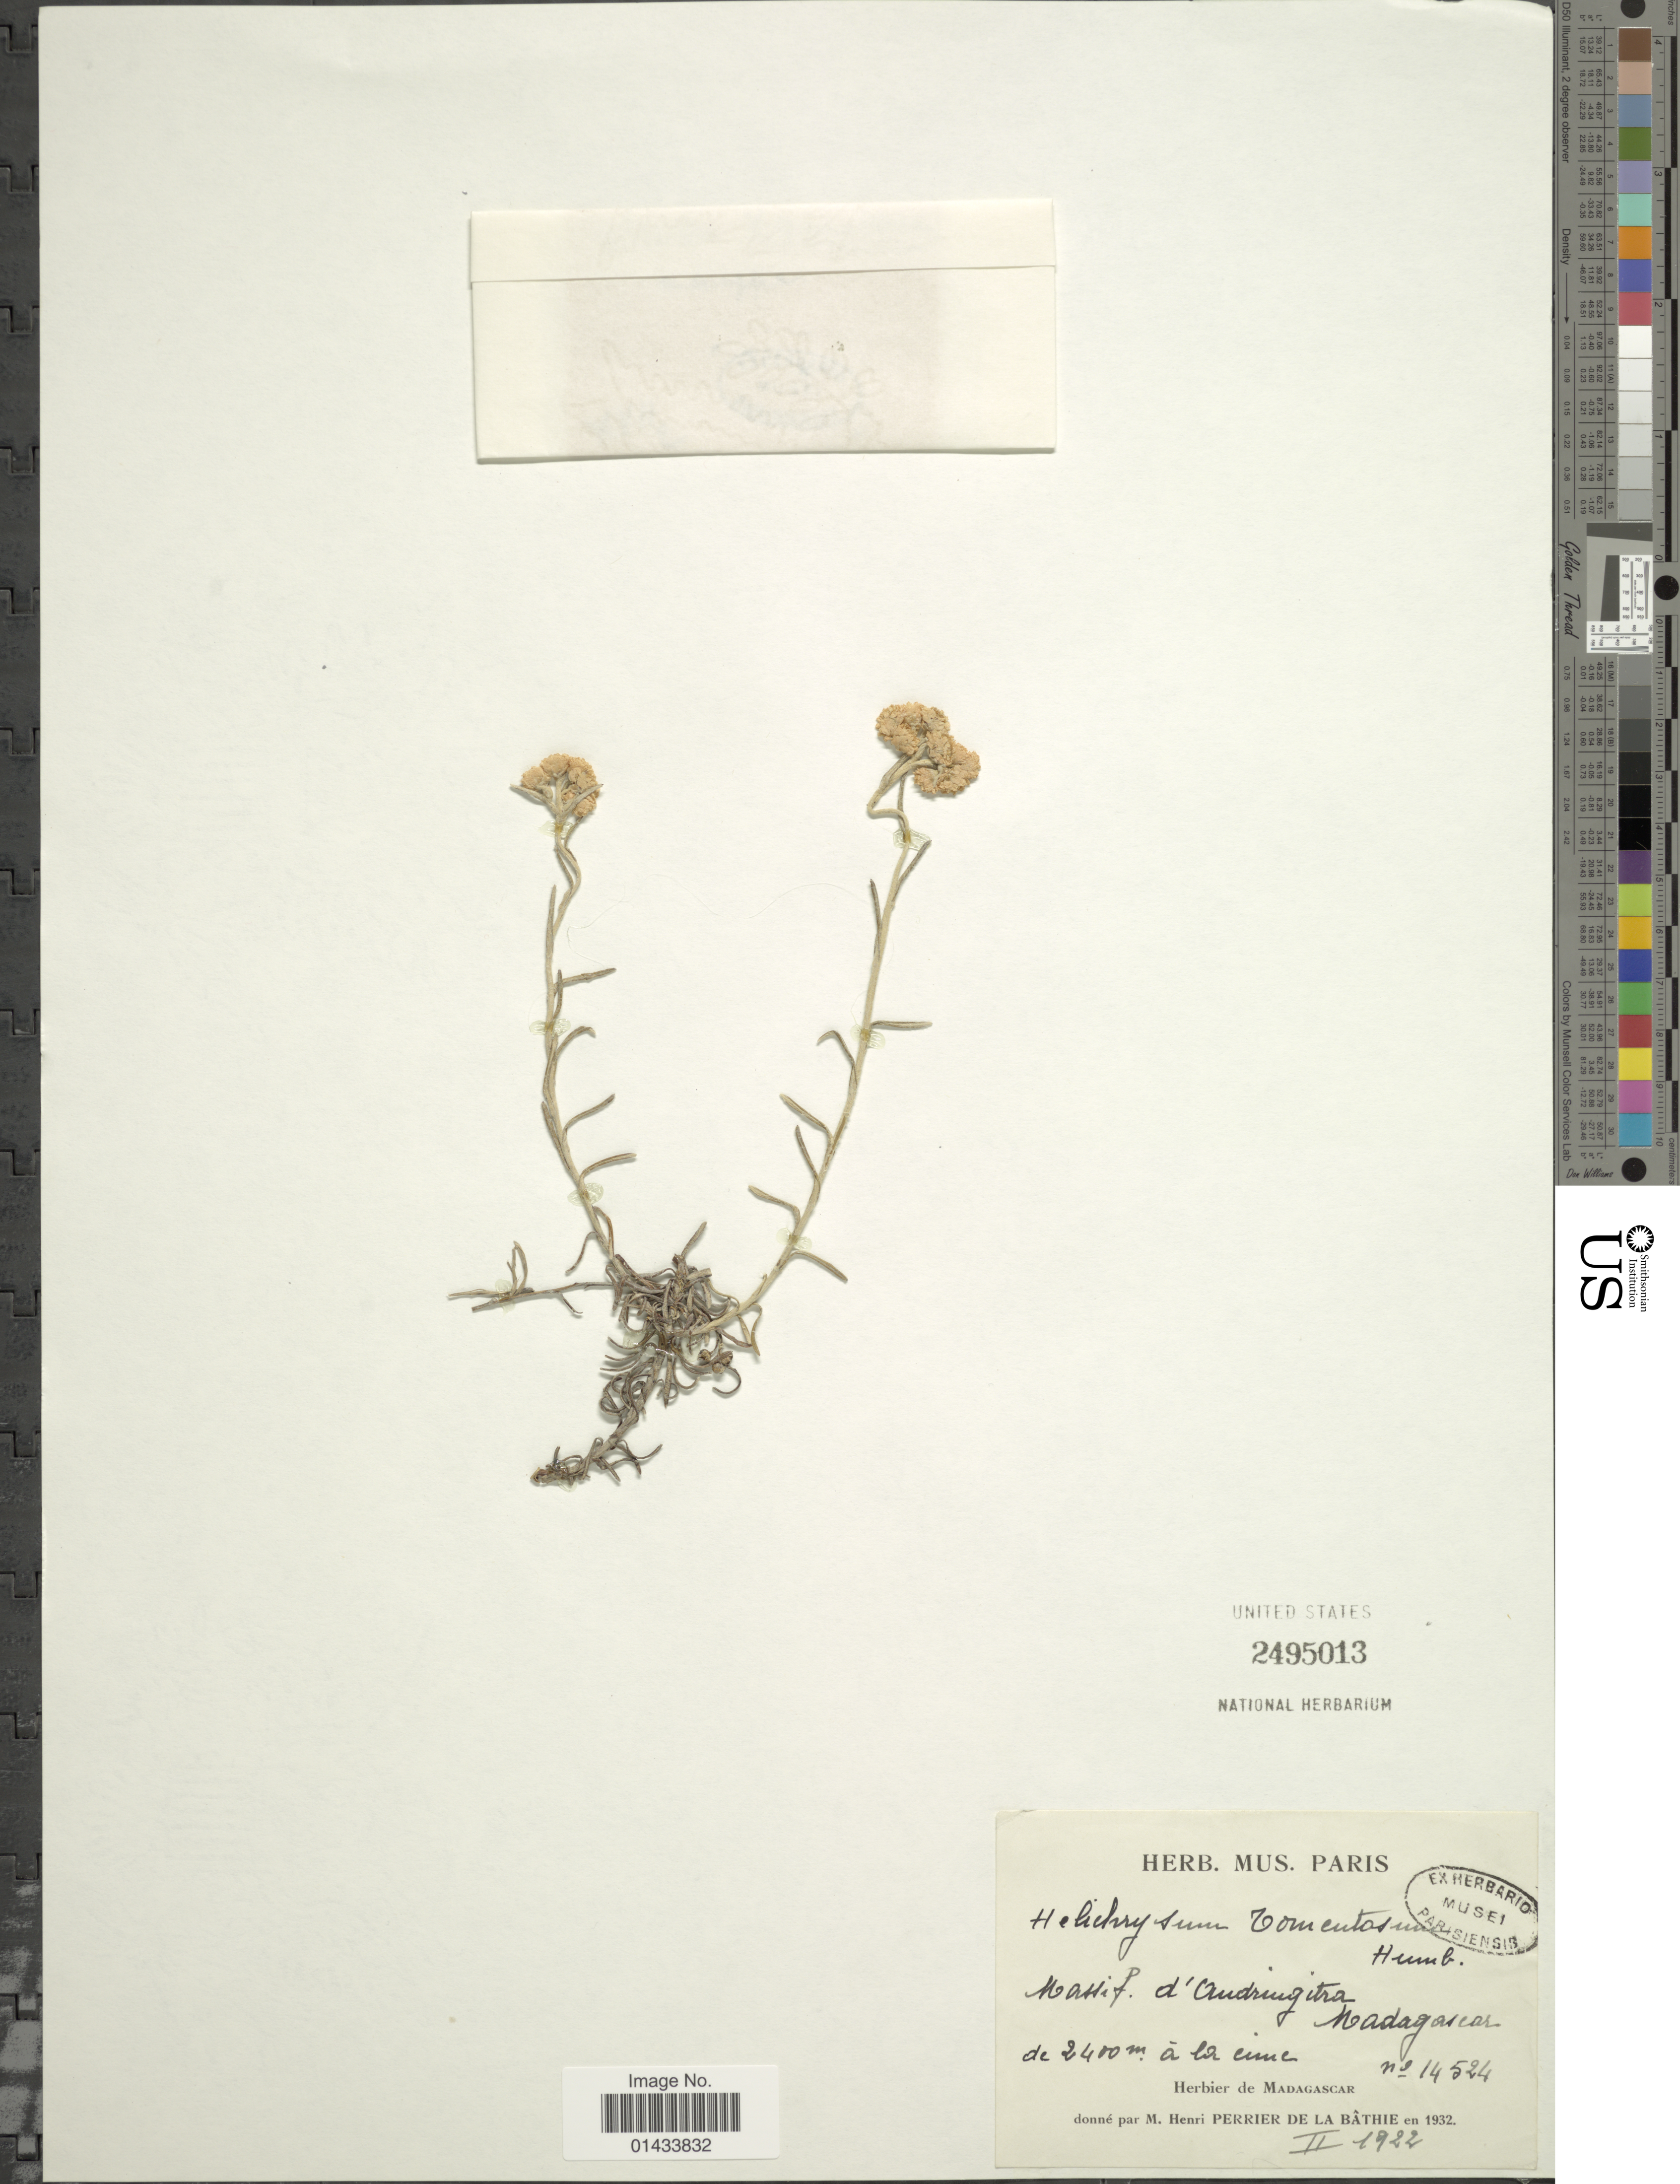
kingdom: Plantae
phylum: Tracheophyta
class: Magnoliopsida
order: Asterales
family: Asteraceae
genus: Helichrysum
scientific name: Helichrysum tomentosum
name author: Humbert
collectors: H. Perrier de la Bâthie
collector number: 14524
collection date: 1922-02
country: Madagascar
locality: Massif d' Andringitra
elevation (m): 2400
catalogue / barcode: US 2495013